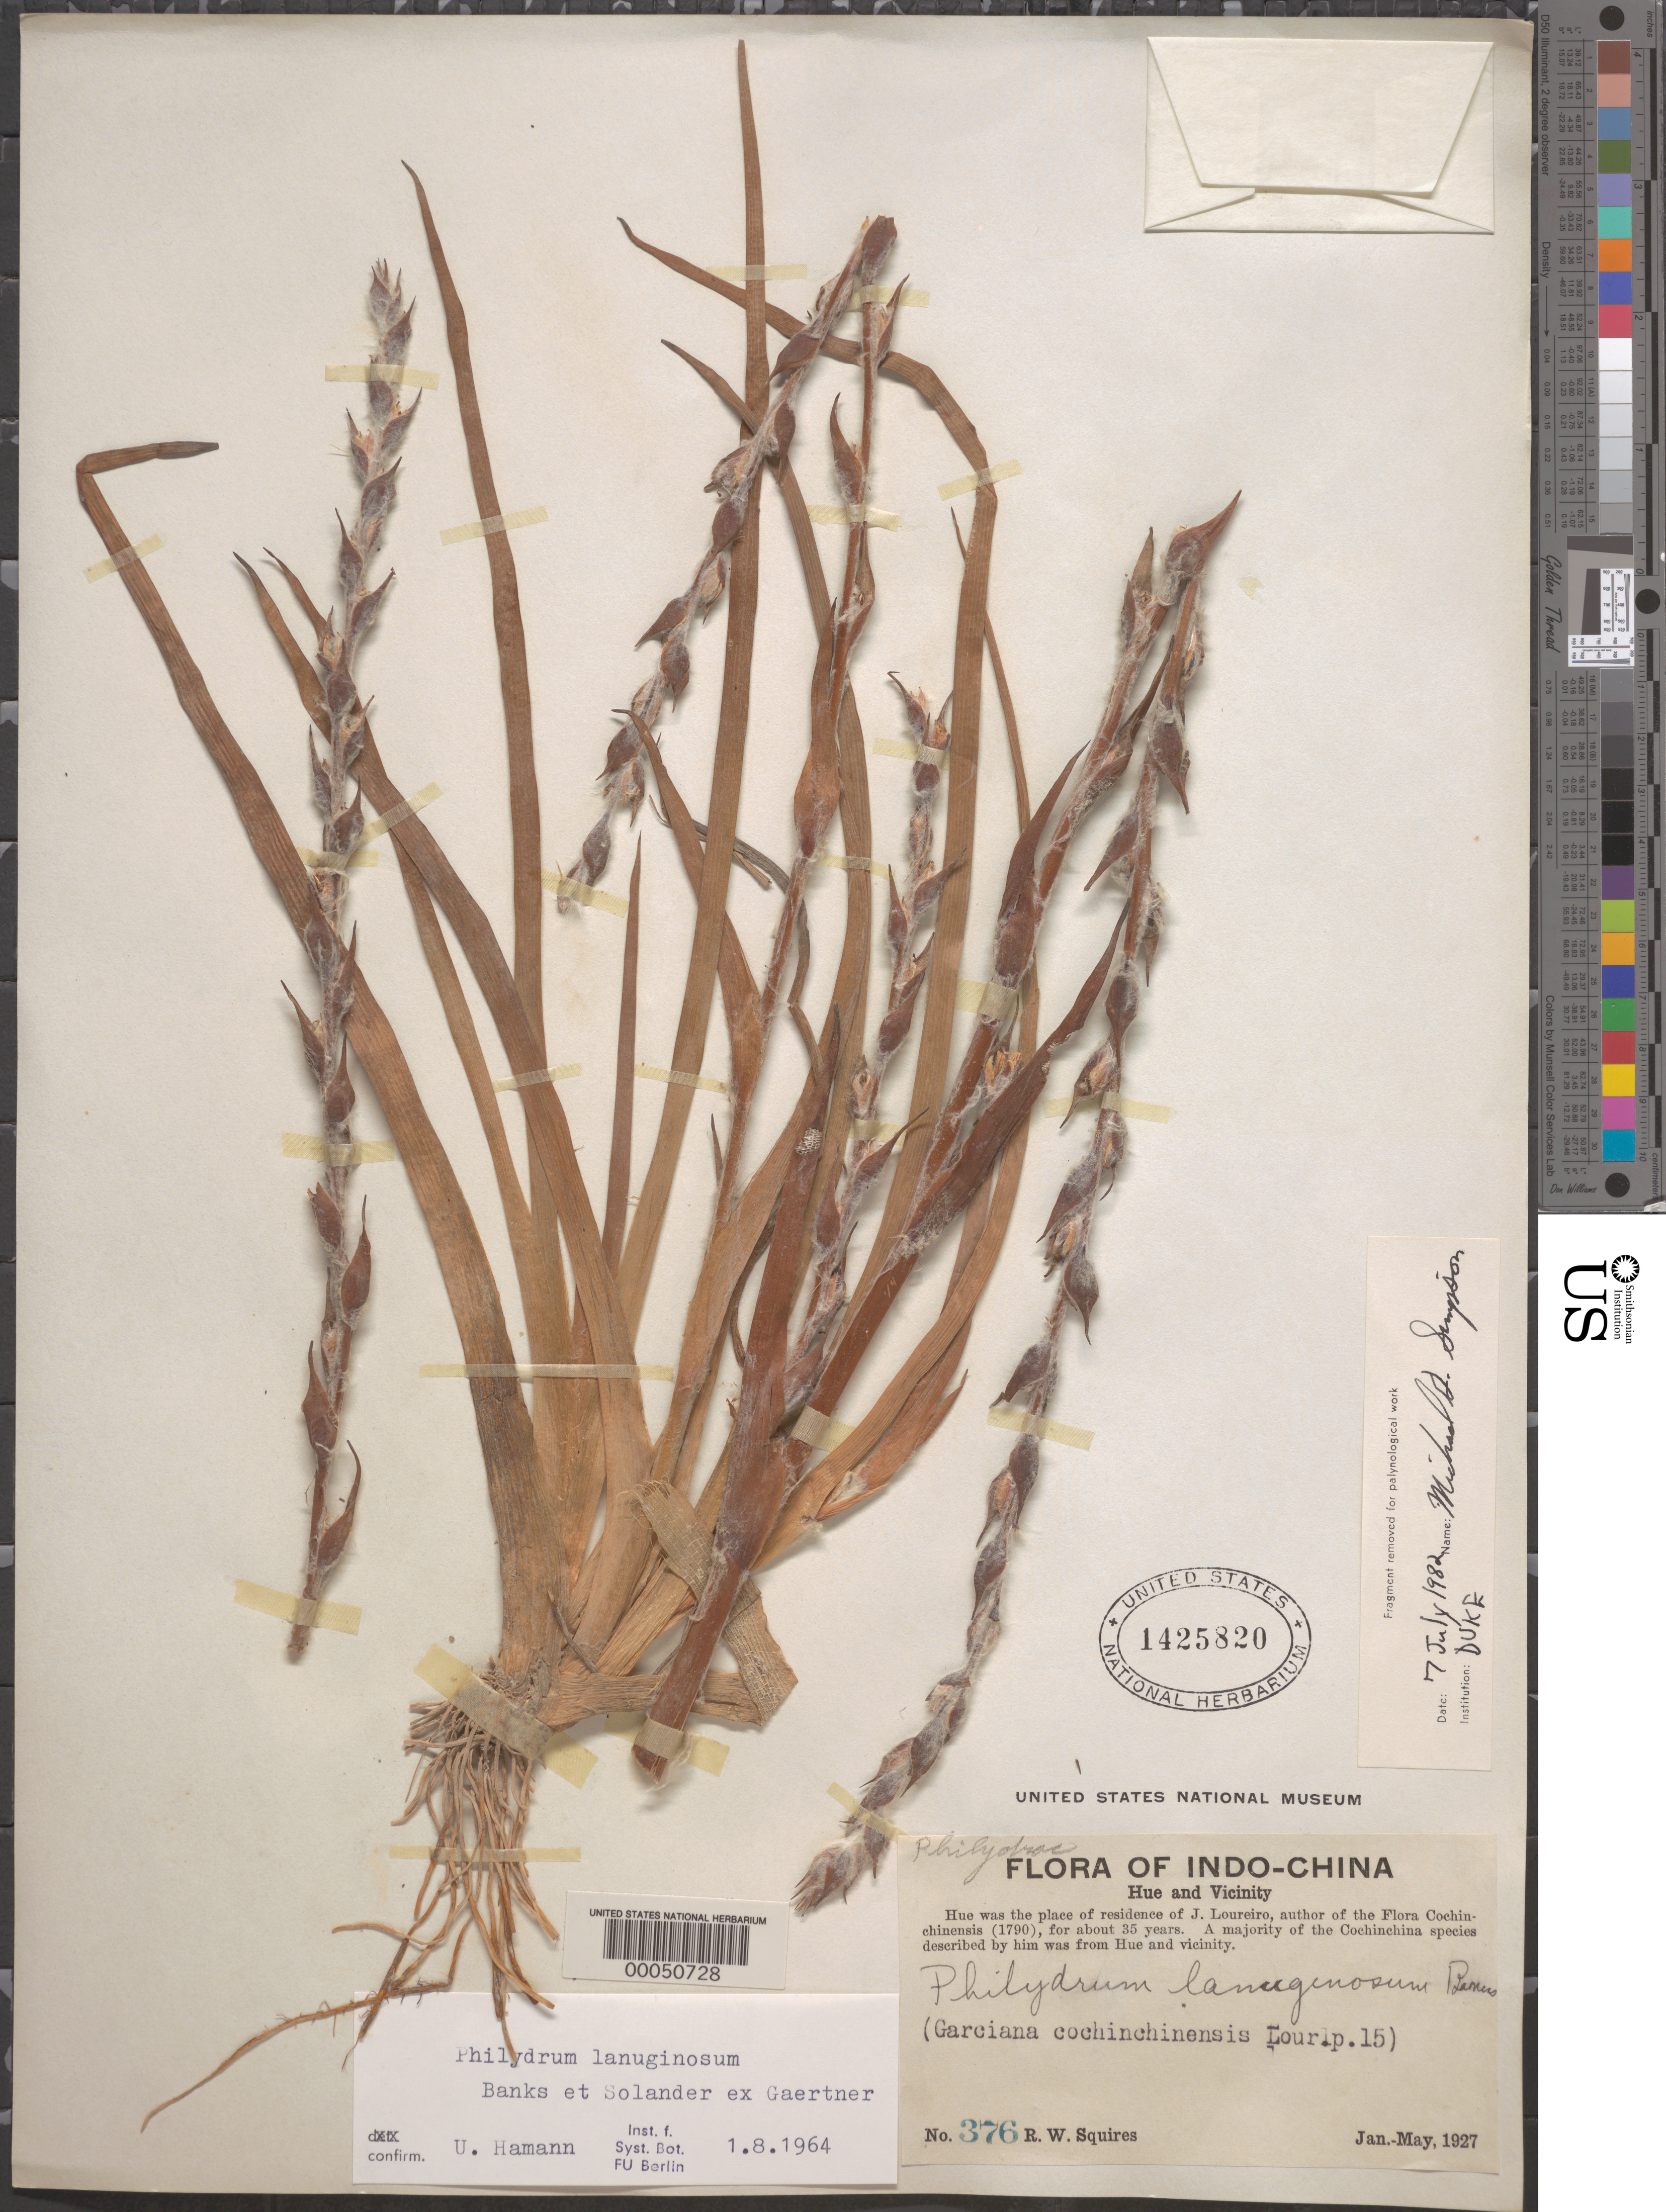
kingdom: Plantae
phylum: Tracheophyta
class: Liliopsida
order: Commelinales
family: Philydraceae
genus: Philydrum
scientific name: Philydrum lanuginosum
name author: Banks & Sol. ex Gaertn.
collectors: R. Squires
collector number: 376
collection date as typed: Jan 1927 to -- May 1927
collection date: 1927-01/1927-05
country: Laos / Vietnam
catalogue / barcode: US 1425820